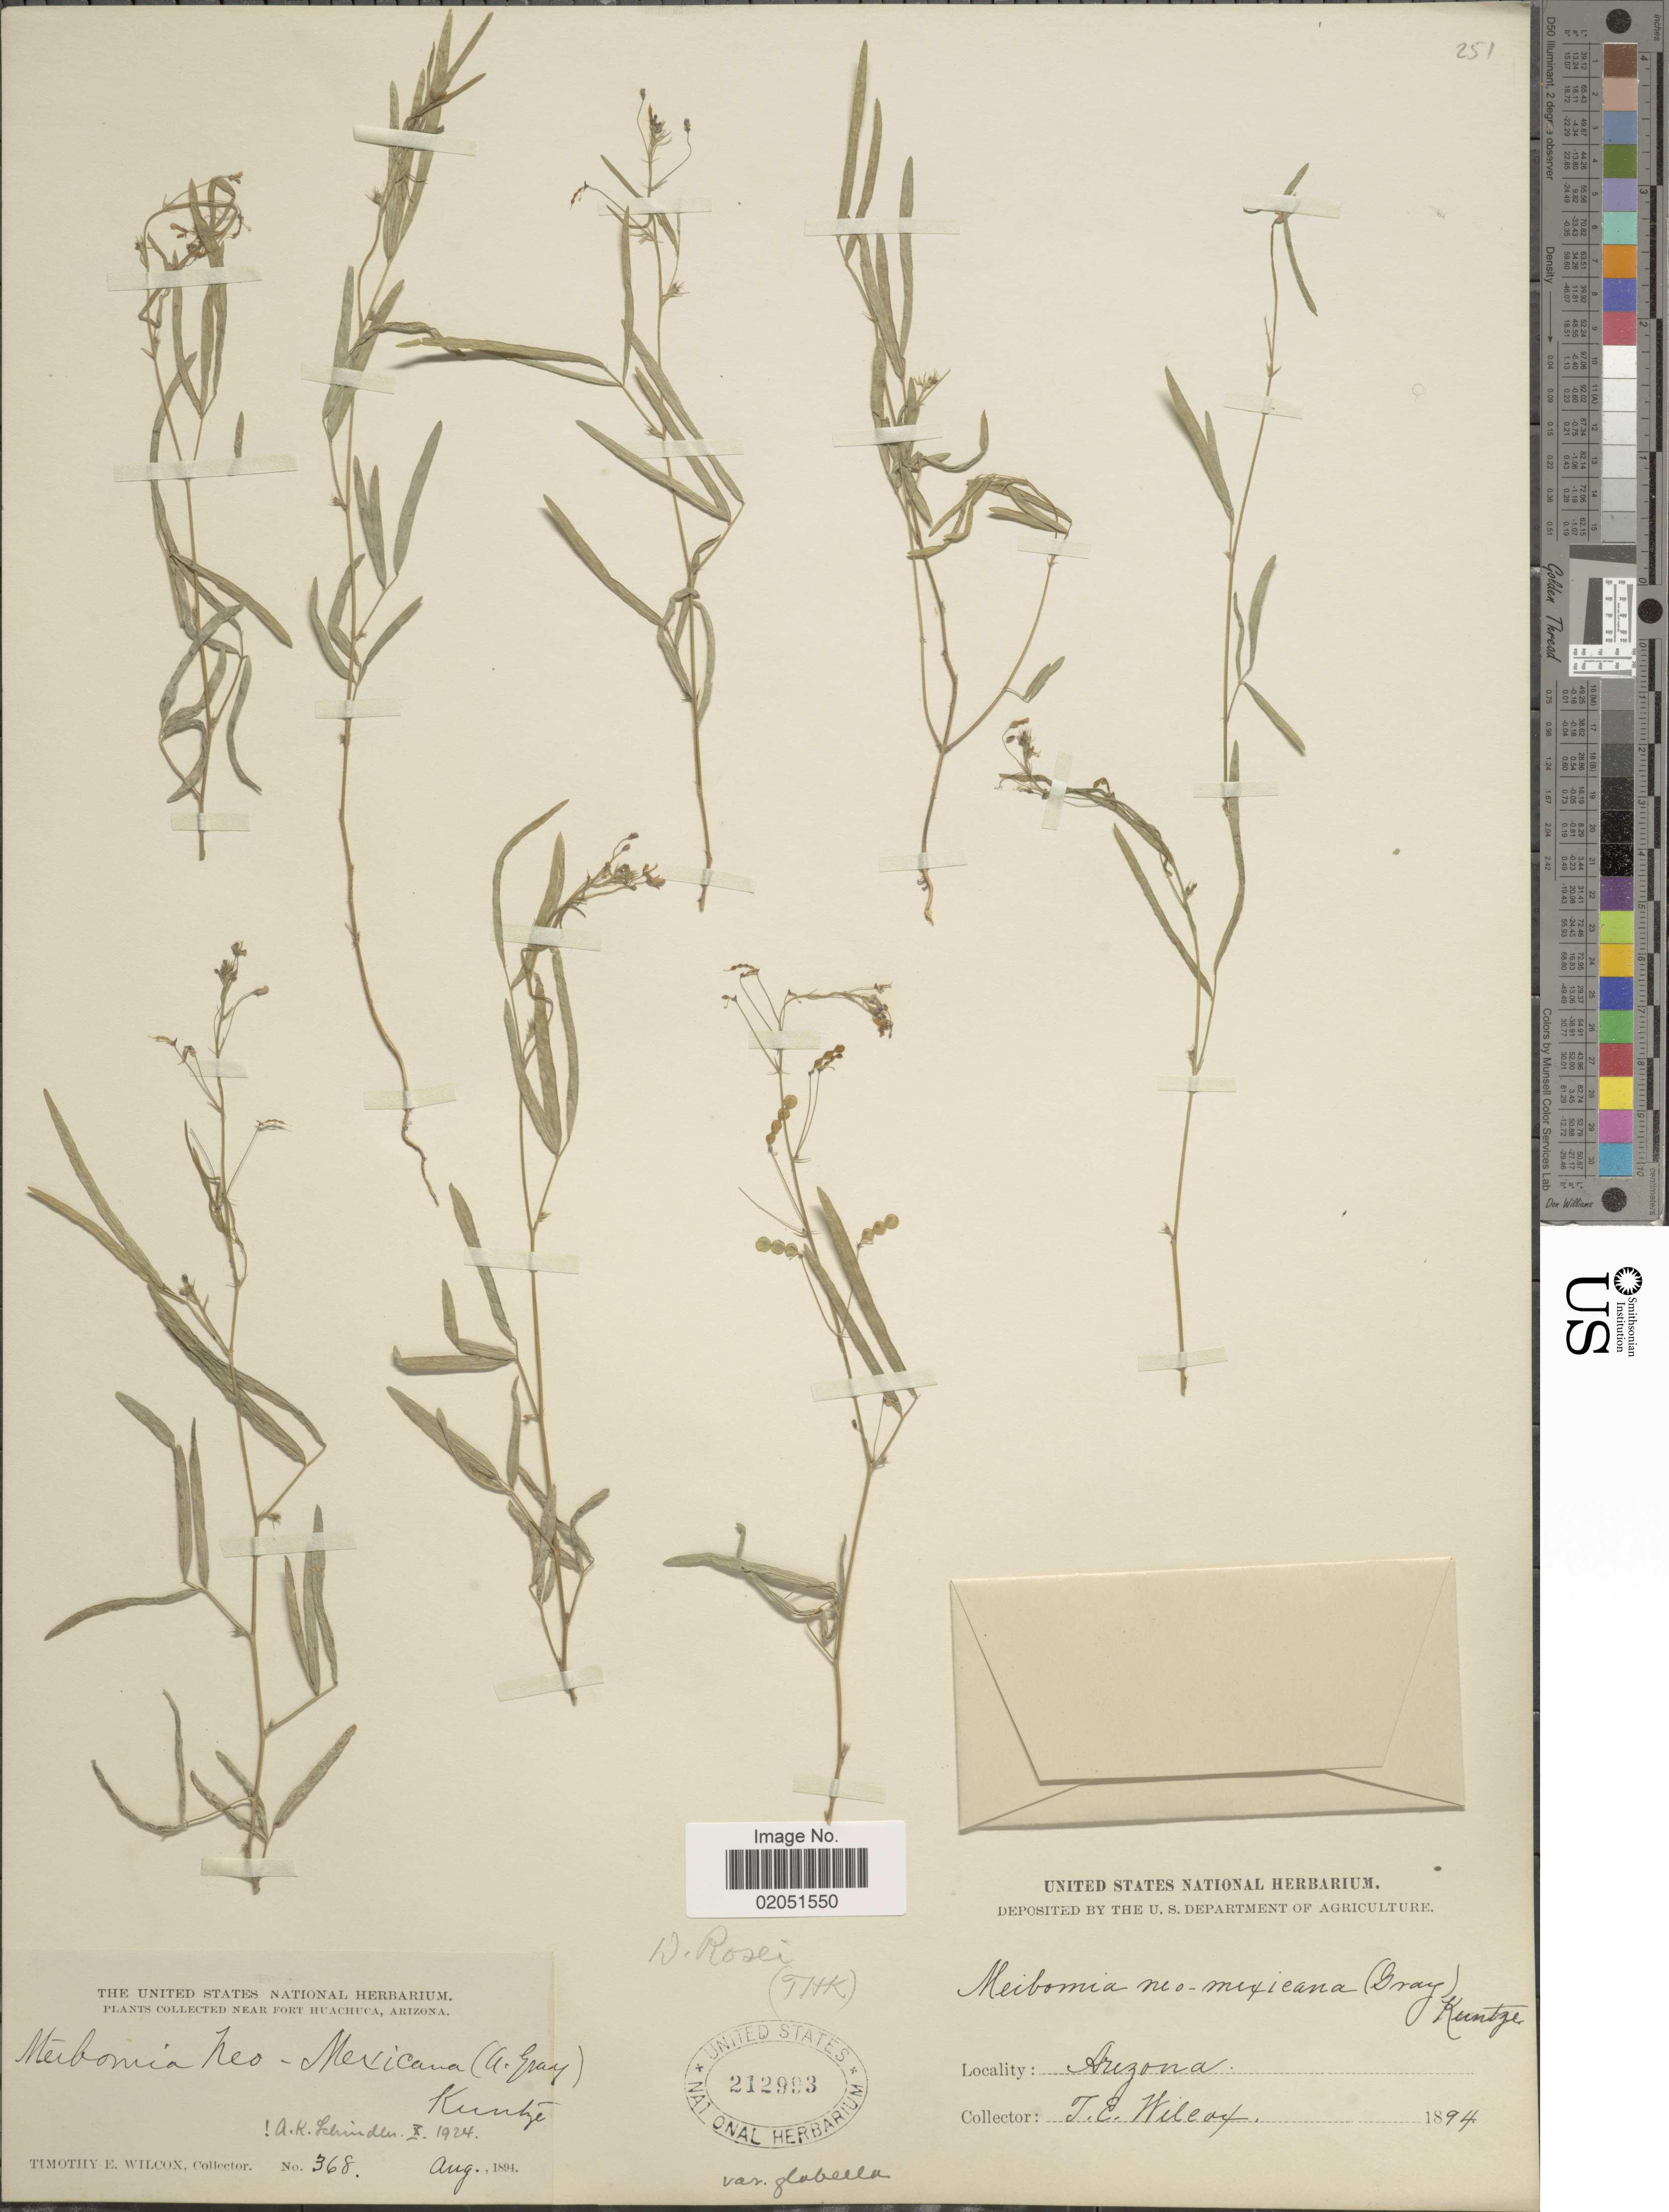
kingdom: Plantae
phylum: Tracheophyta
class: Magnoliopsida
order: Fabales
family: Fabaceae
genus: Desmodium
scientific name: Desmodium rosei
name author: B.G. Schub.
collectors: T. E. Wilcox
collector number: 368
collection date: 1894-08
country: United States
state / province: Arizona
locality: Near Fort Huachuca.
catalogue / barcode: US 212993